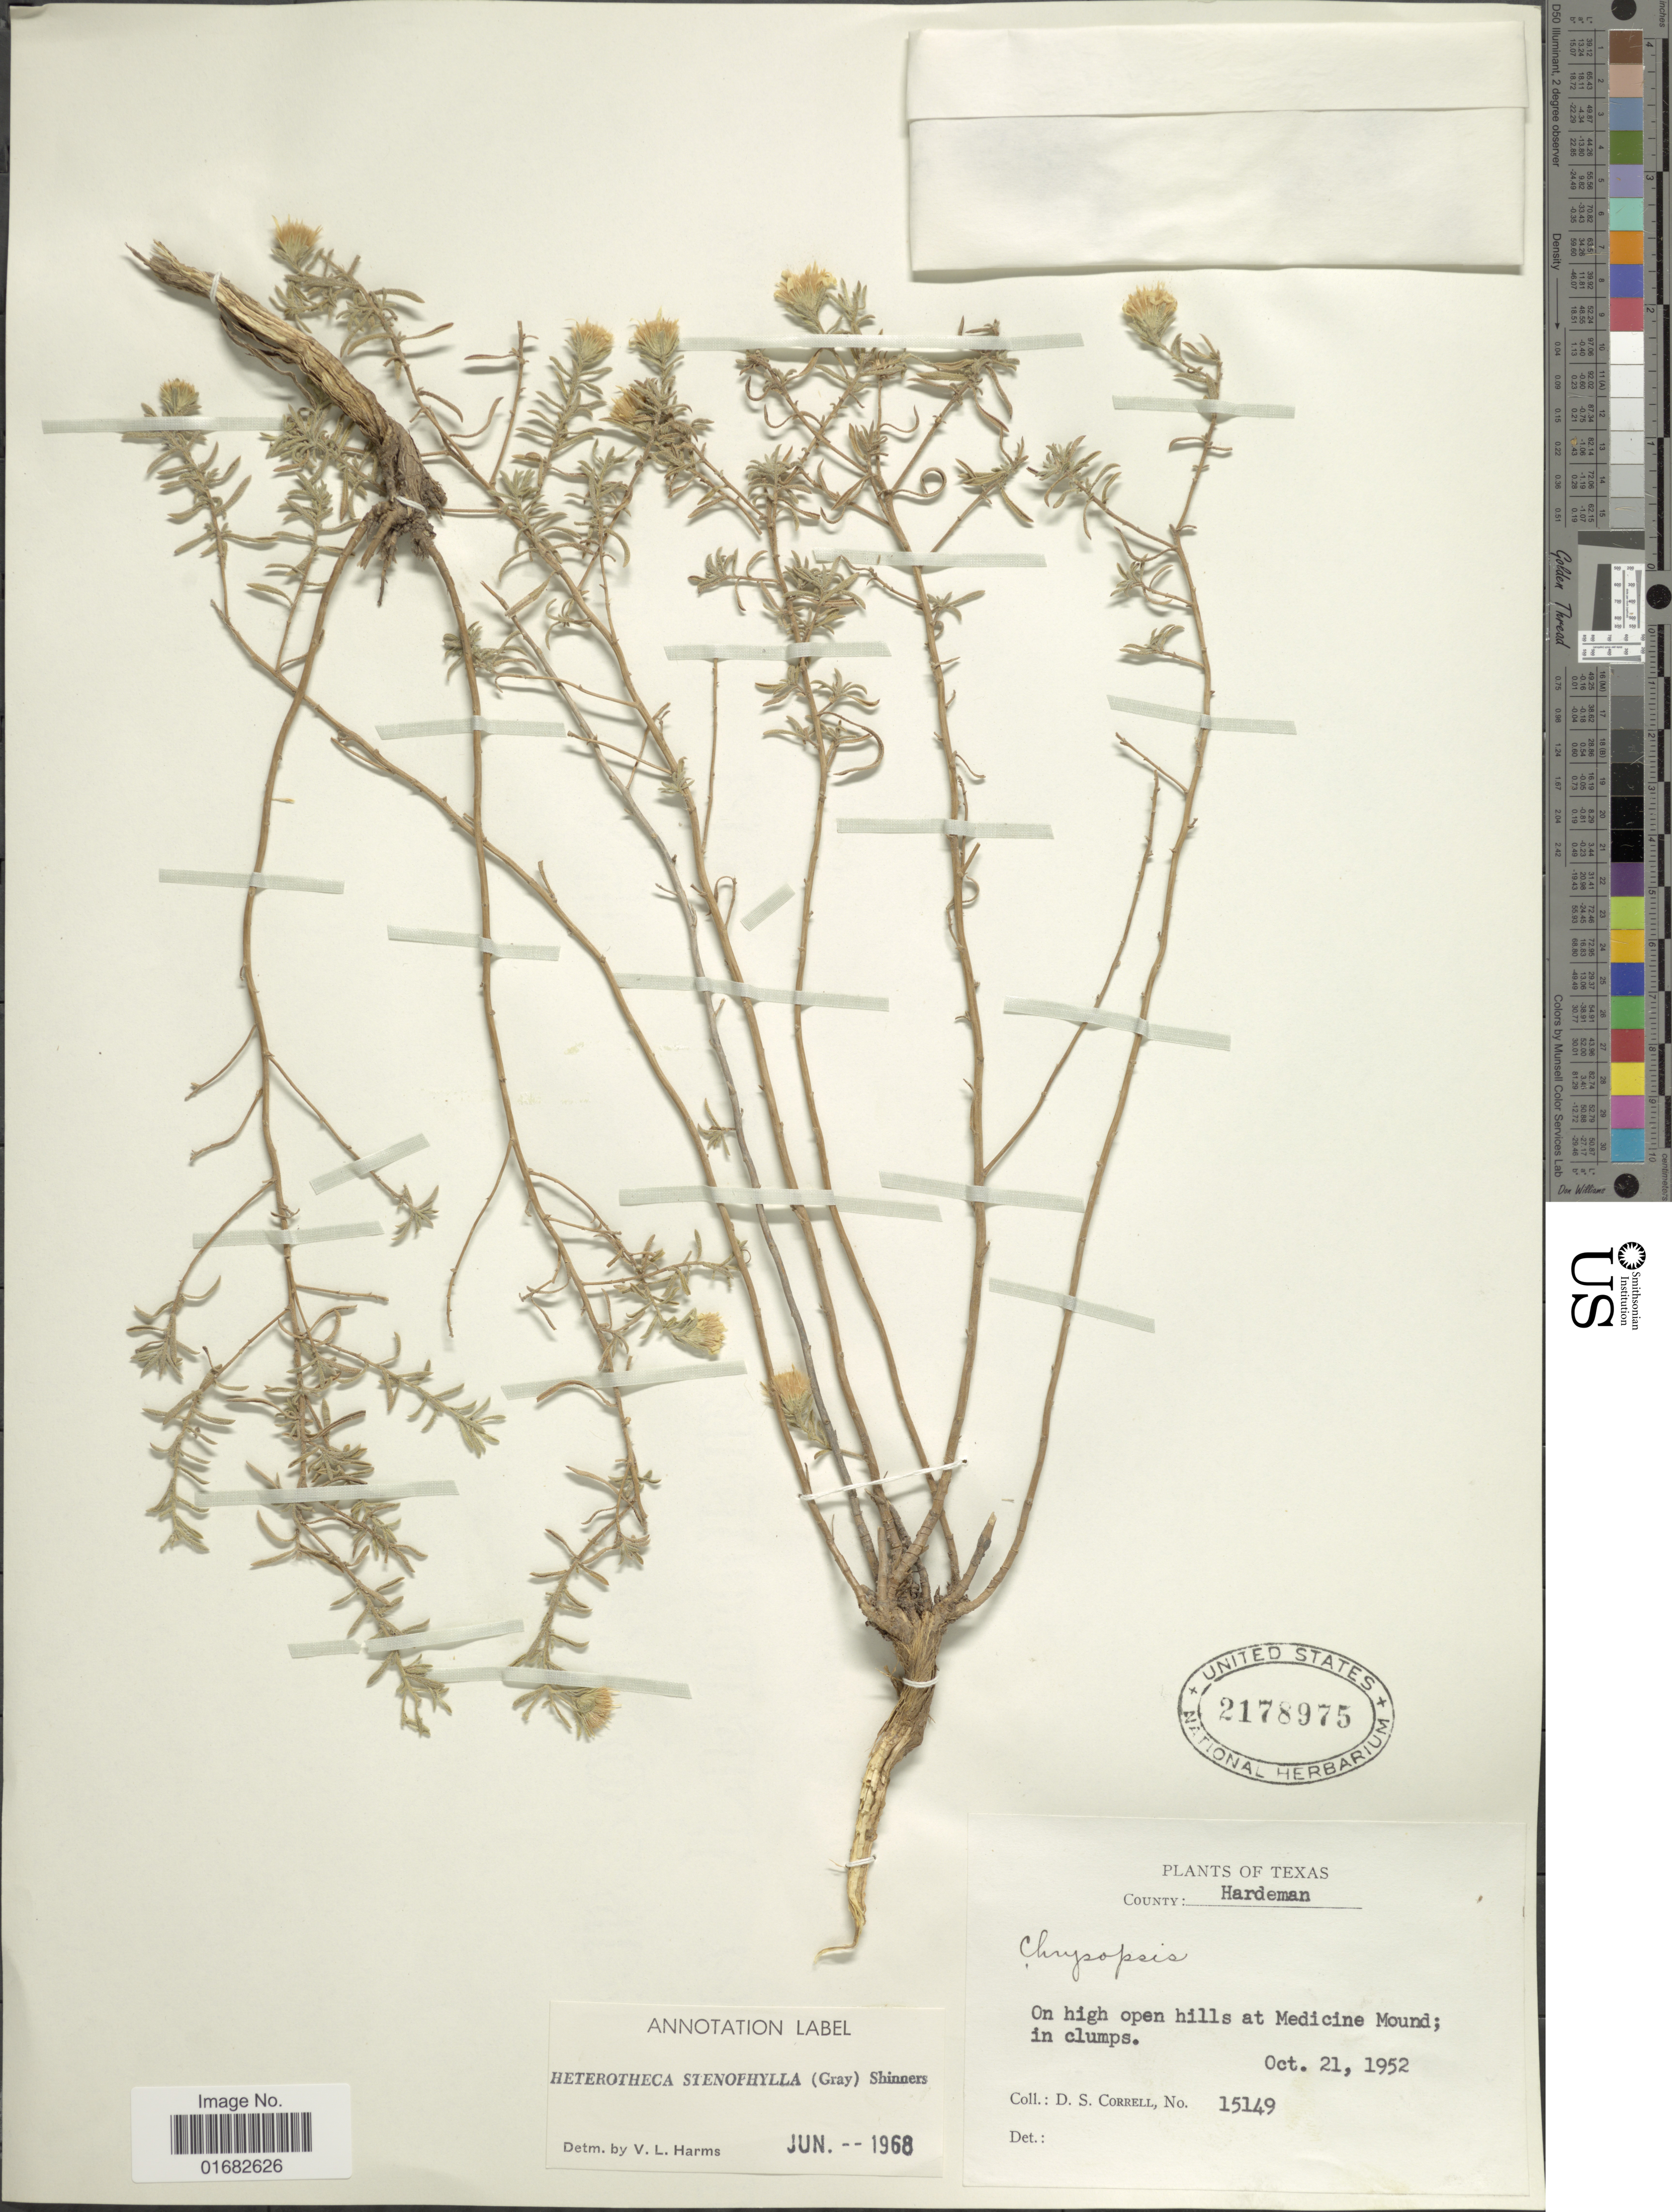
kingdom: Plantae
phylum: Tracheophyta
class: Magnoliopsida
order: Asterales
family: Asteraceae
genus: Heterotheca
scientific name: Heterotheca stenophylla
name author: (A. Gray) Shinners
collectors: D. S. Correll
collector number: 15149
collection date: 1952-10-21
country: United States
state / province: Texas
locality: County: Hardeman. At Medicine Mound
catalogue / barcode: US 2178975